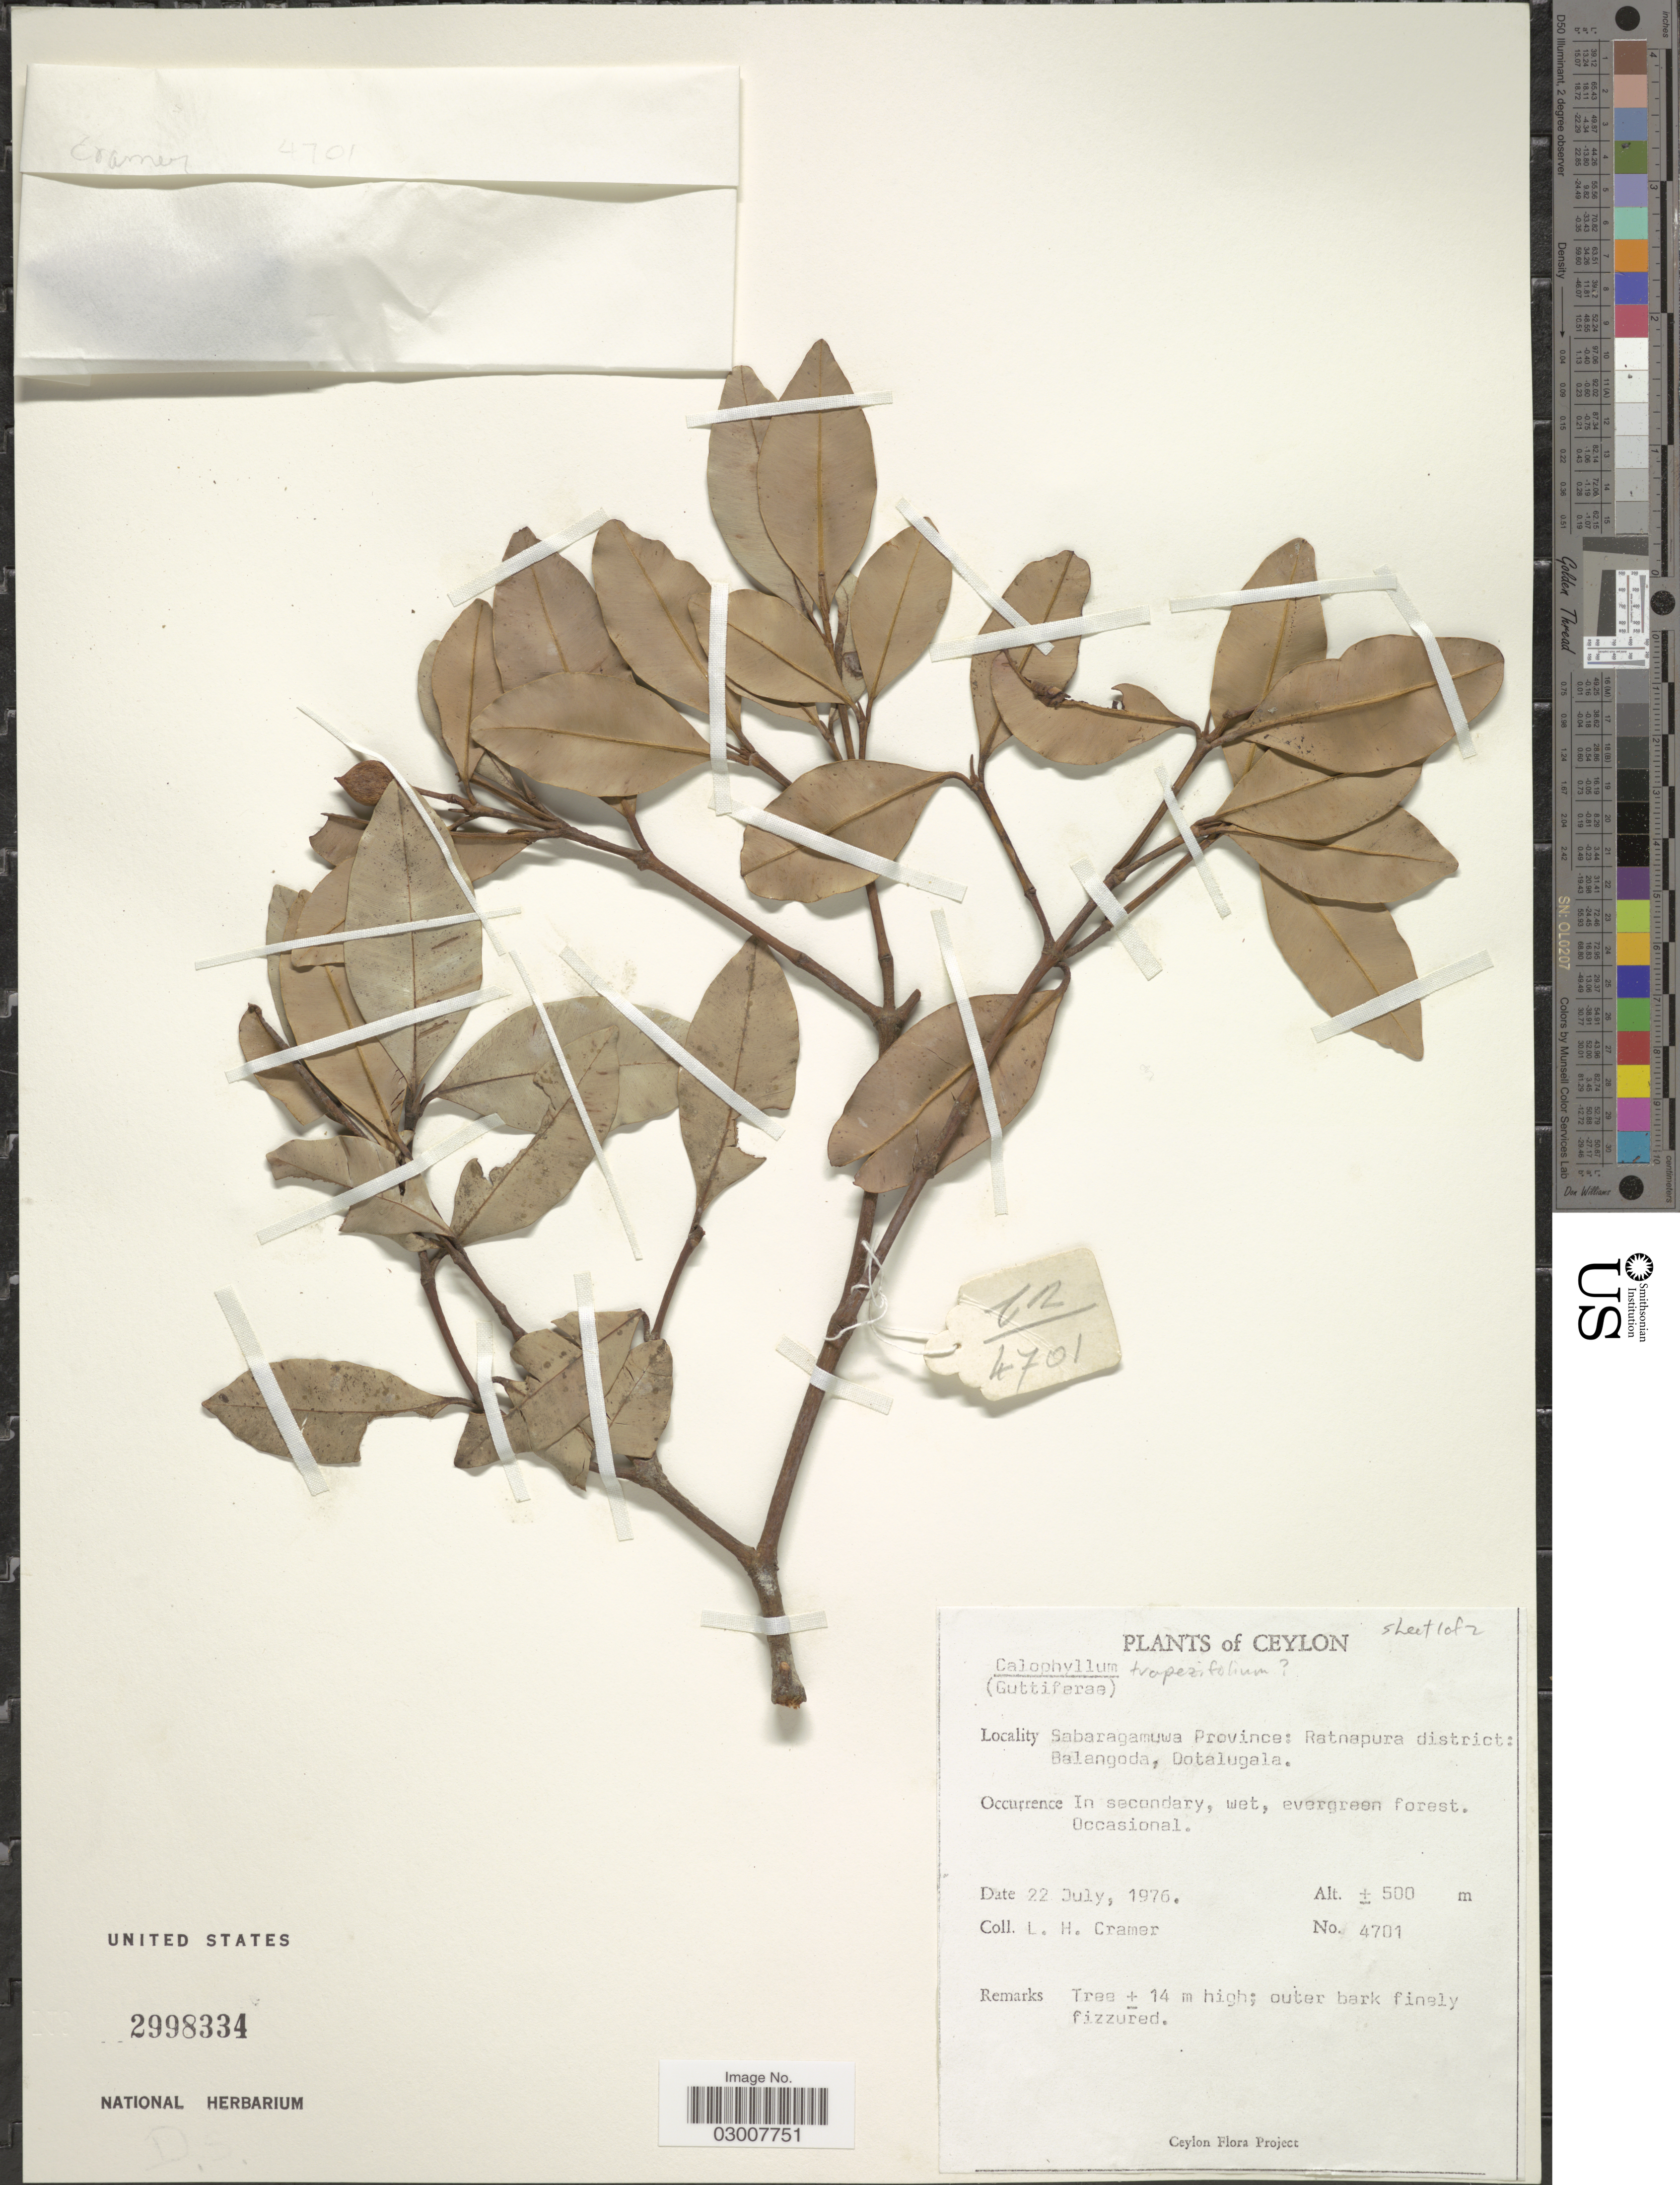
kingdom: Plantae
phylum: Tracheophyta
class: Magnoliopsida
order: Malpighiales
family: Calophyllaceae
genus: Calophyllum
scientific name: Calophyllum trapezifolium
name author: Thwaites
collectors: L. H. Cramer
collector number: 4701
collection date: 1976-07-22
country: Sri Lanka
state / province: Sabaragamuwa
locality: Ratnapura district: Balangoda, Dotalugala. Ceylon.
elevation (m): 500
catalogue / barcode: US 2998334